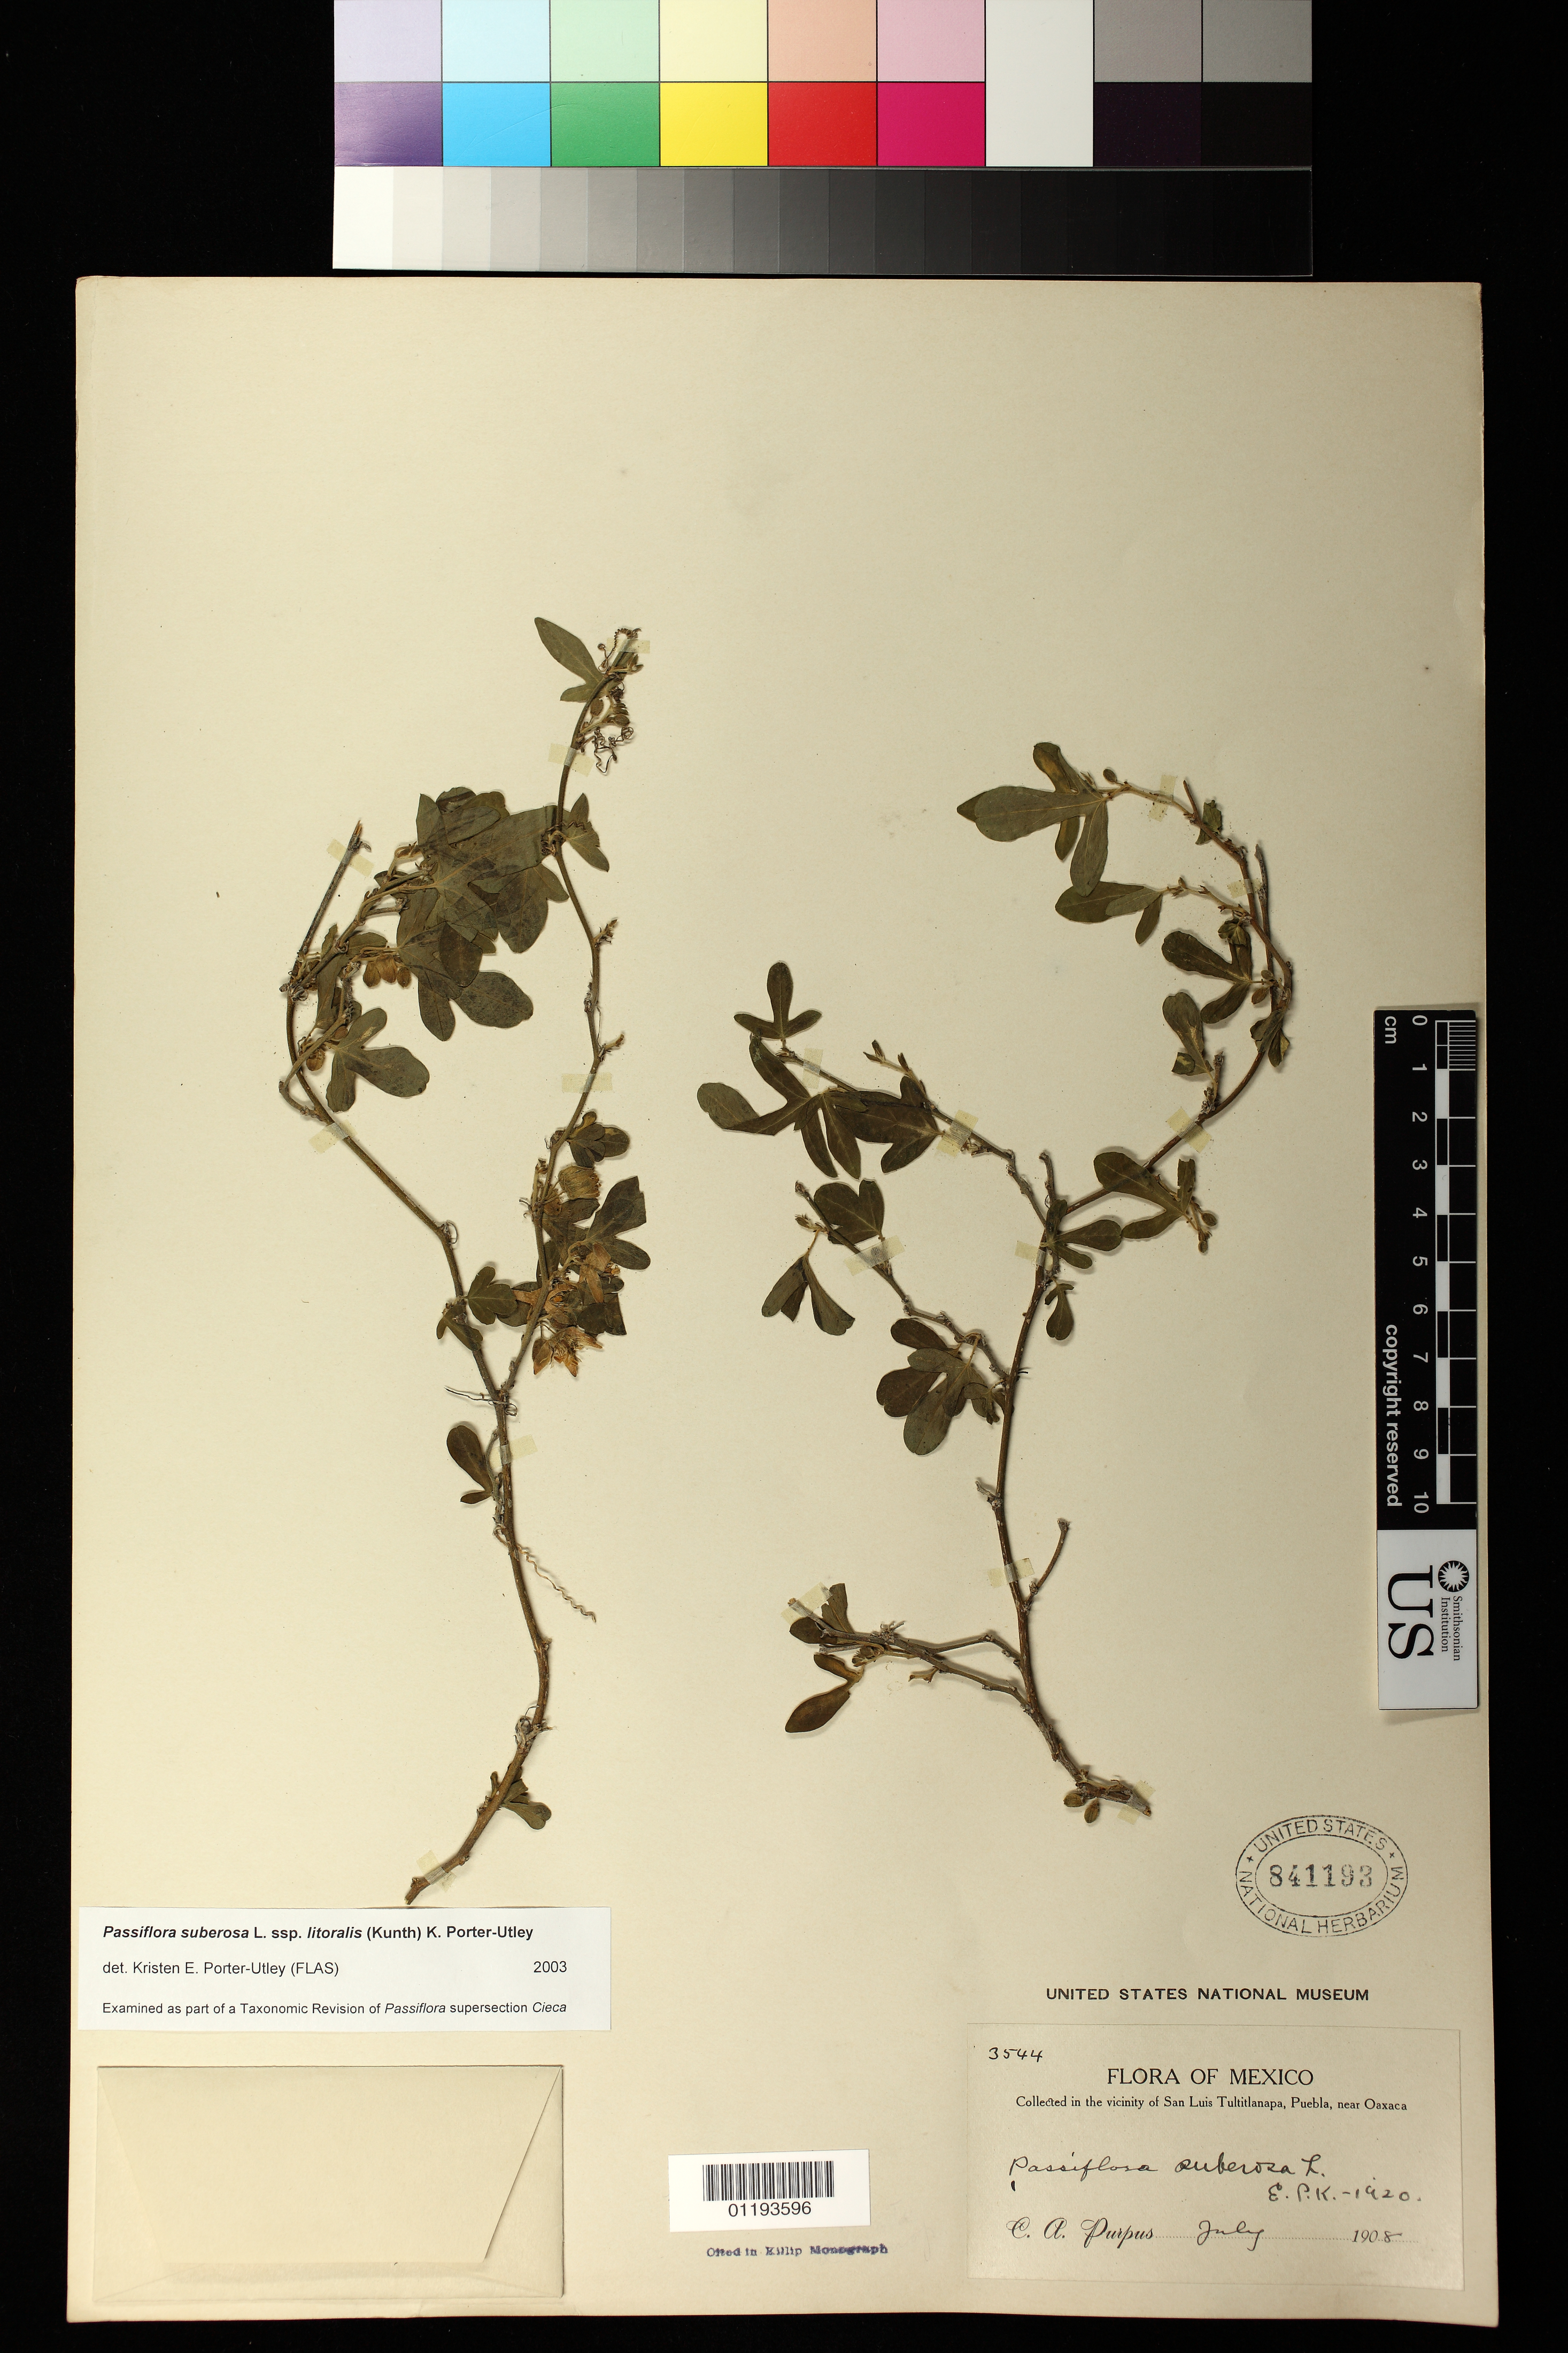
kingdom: Plantae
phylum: Tracheophyta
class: Magnoliopsida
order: Malpighiales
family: Passifloraceae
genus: Passiflora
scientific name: Passiflora suberosa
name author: L.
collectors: C. A. Purpus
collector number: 3544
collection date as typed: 1908-07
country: Mexico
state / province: Puebla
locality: Vicinity of San Luis Tultitlanapa [=San Luis Atolotitlan], Puebla, near Oaxaca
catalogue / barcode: US 841193